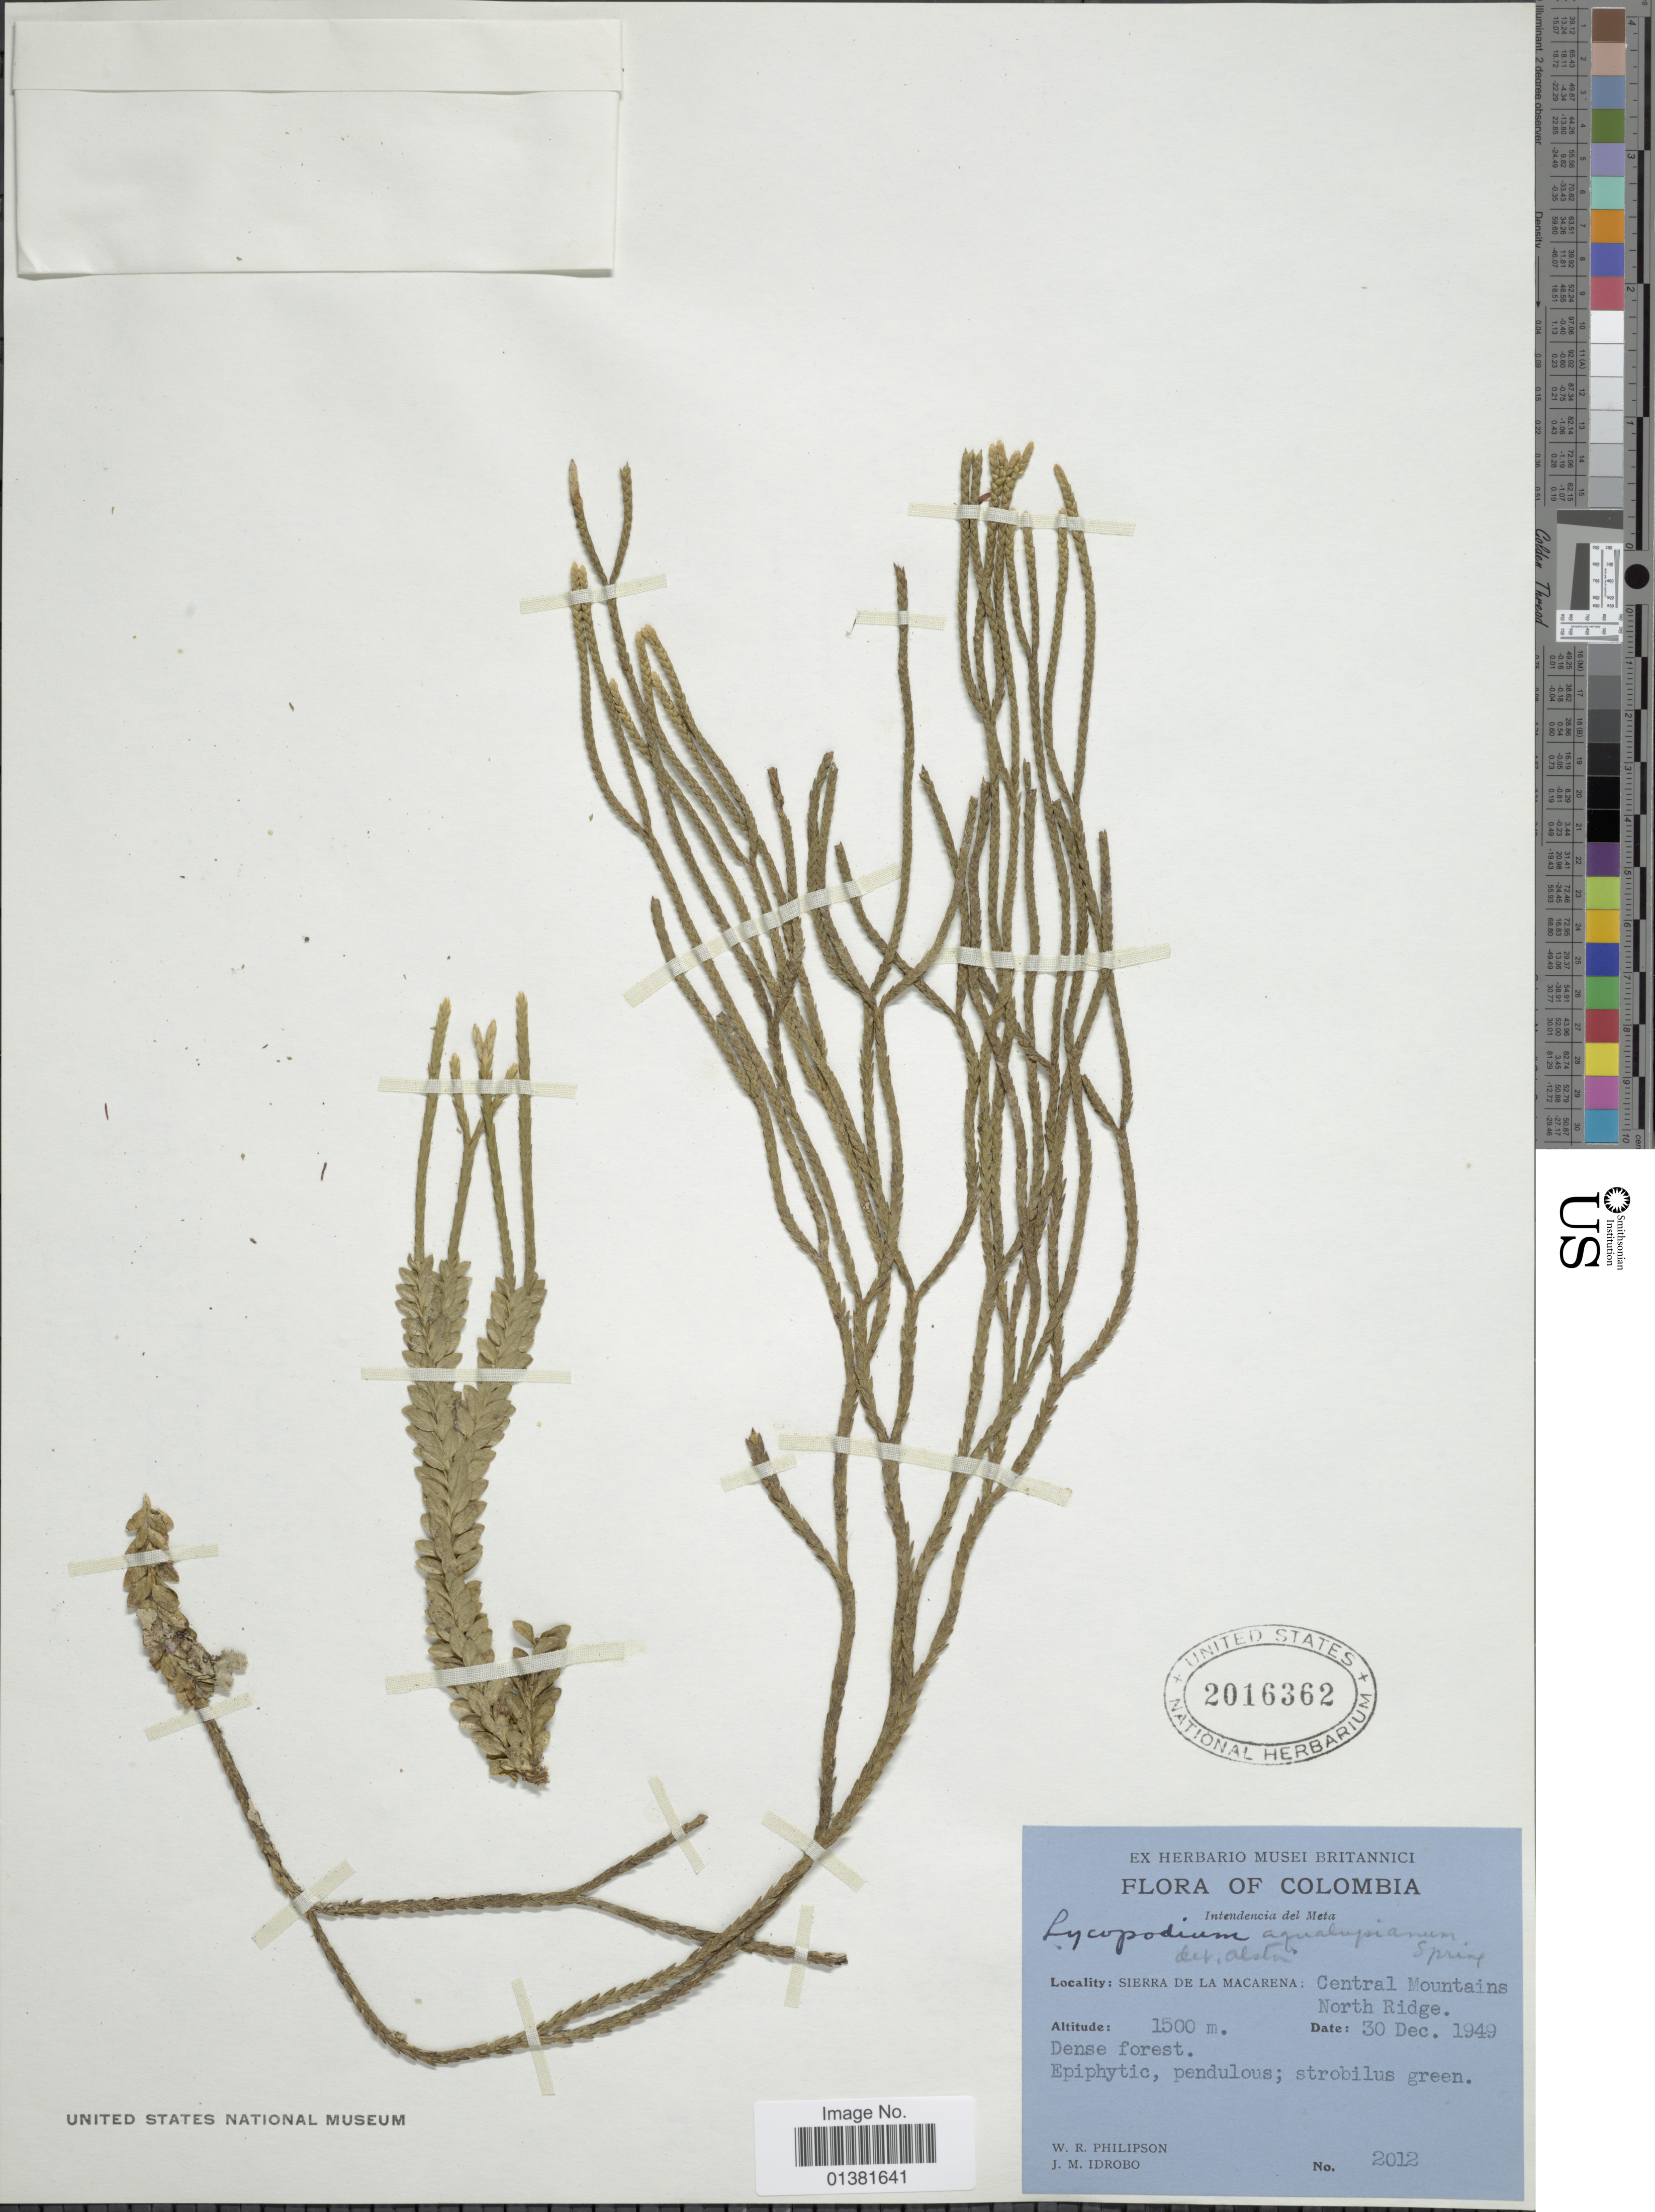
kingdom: Plantae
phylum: Tracheophyta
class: Lycopodiopsida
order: Lycopodiales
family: Lycopodiaceae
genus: Phlegmariurus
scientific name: Phlegmariurus aqualupianus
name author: (Spring) B. Øllg.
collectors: W. R. Philipson & J. M. Idrobo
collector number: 2012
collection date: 1949-12-30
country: Colombia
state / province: Meta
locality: Sierra de La Macarena: Central Mountains, North Ridge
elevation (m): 1500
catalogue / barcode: US 2016362